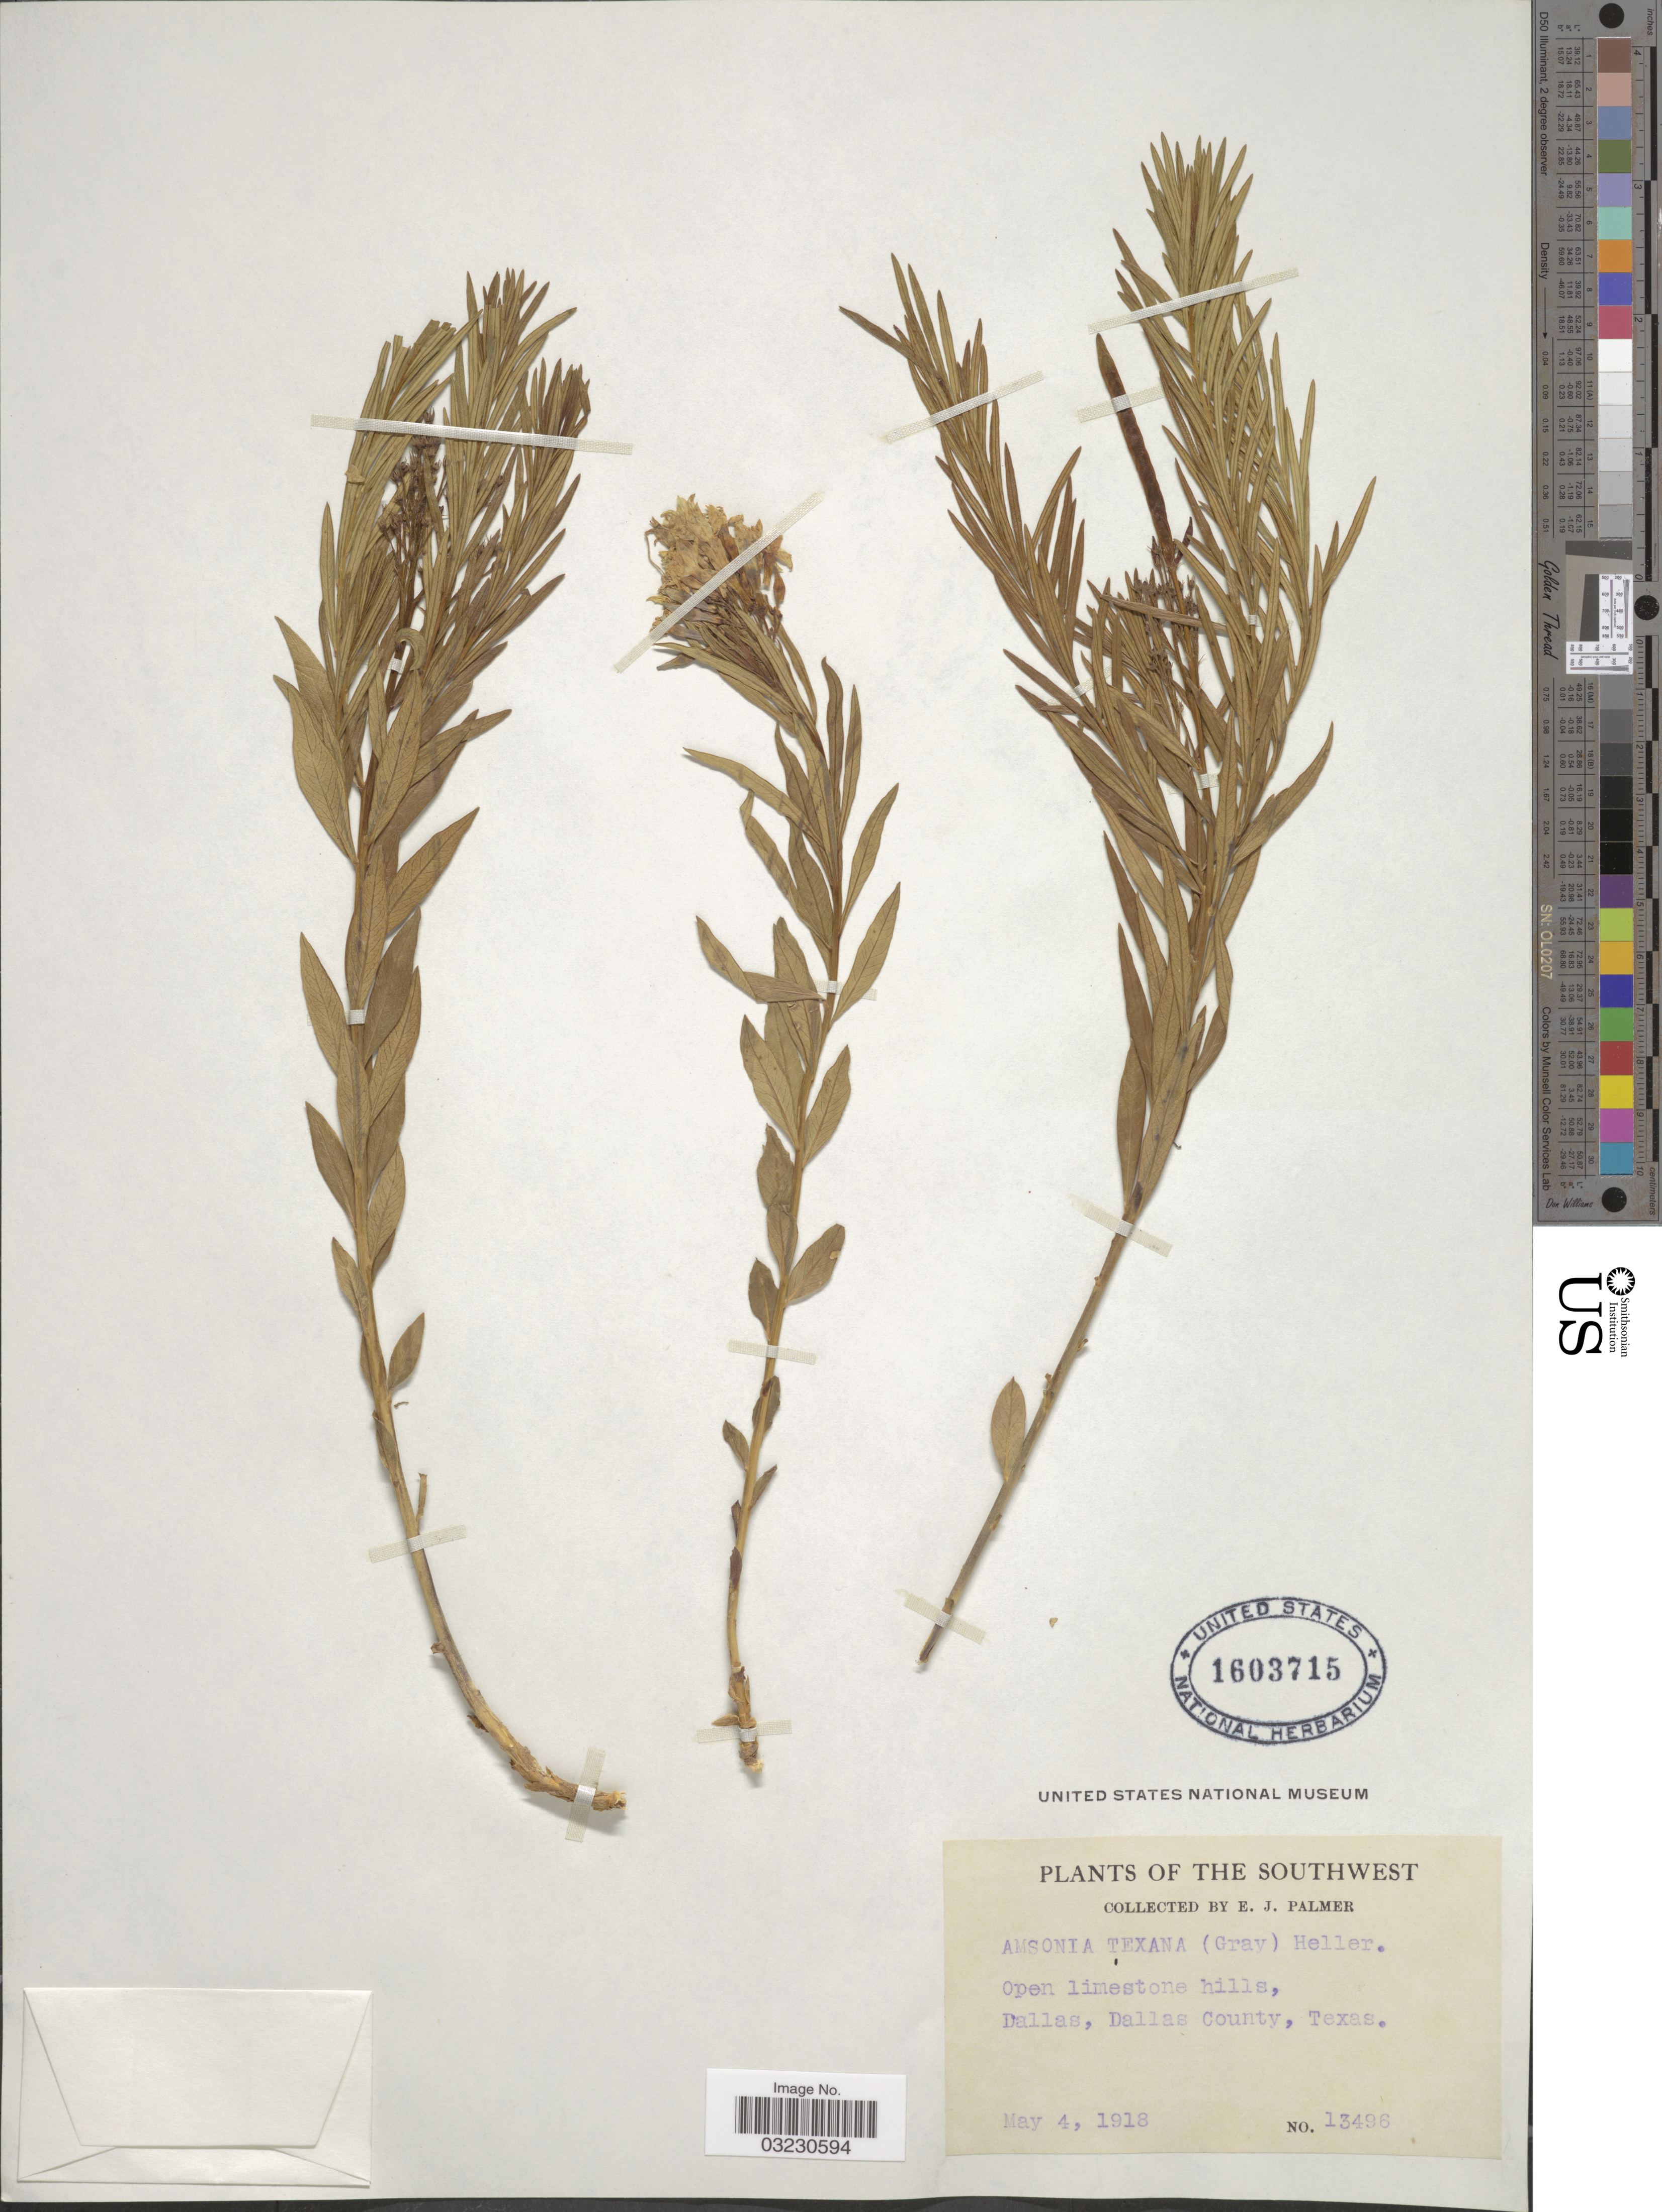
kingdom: Plantae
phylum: Tracheophyta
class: Magnoliopsida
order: Gentianales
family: Apocynaceae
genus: Amsonia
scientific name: Amsonia texana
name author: (A. Gray) A. Heller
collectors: E. J. Palmer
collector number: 13496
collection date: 1918-05-04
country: United States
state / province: Texas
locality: The Southwest, Open limestone hills, Dallas, Dallas County.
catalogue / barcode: US 1603715